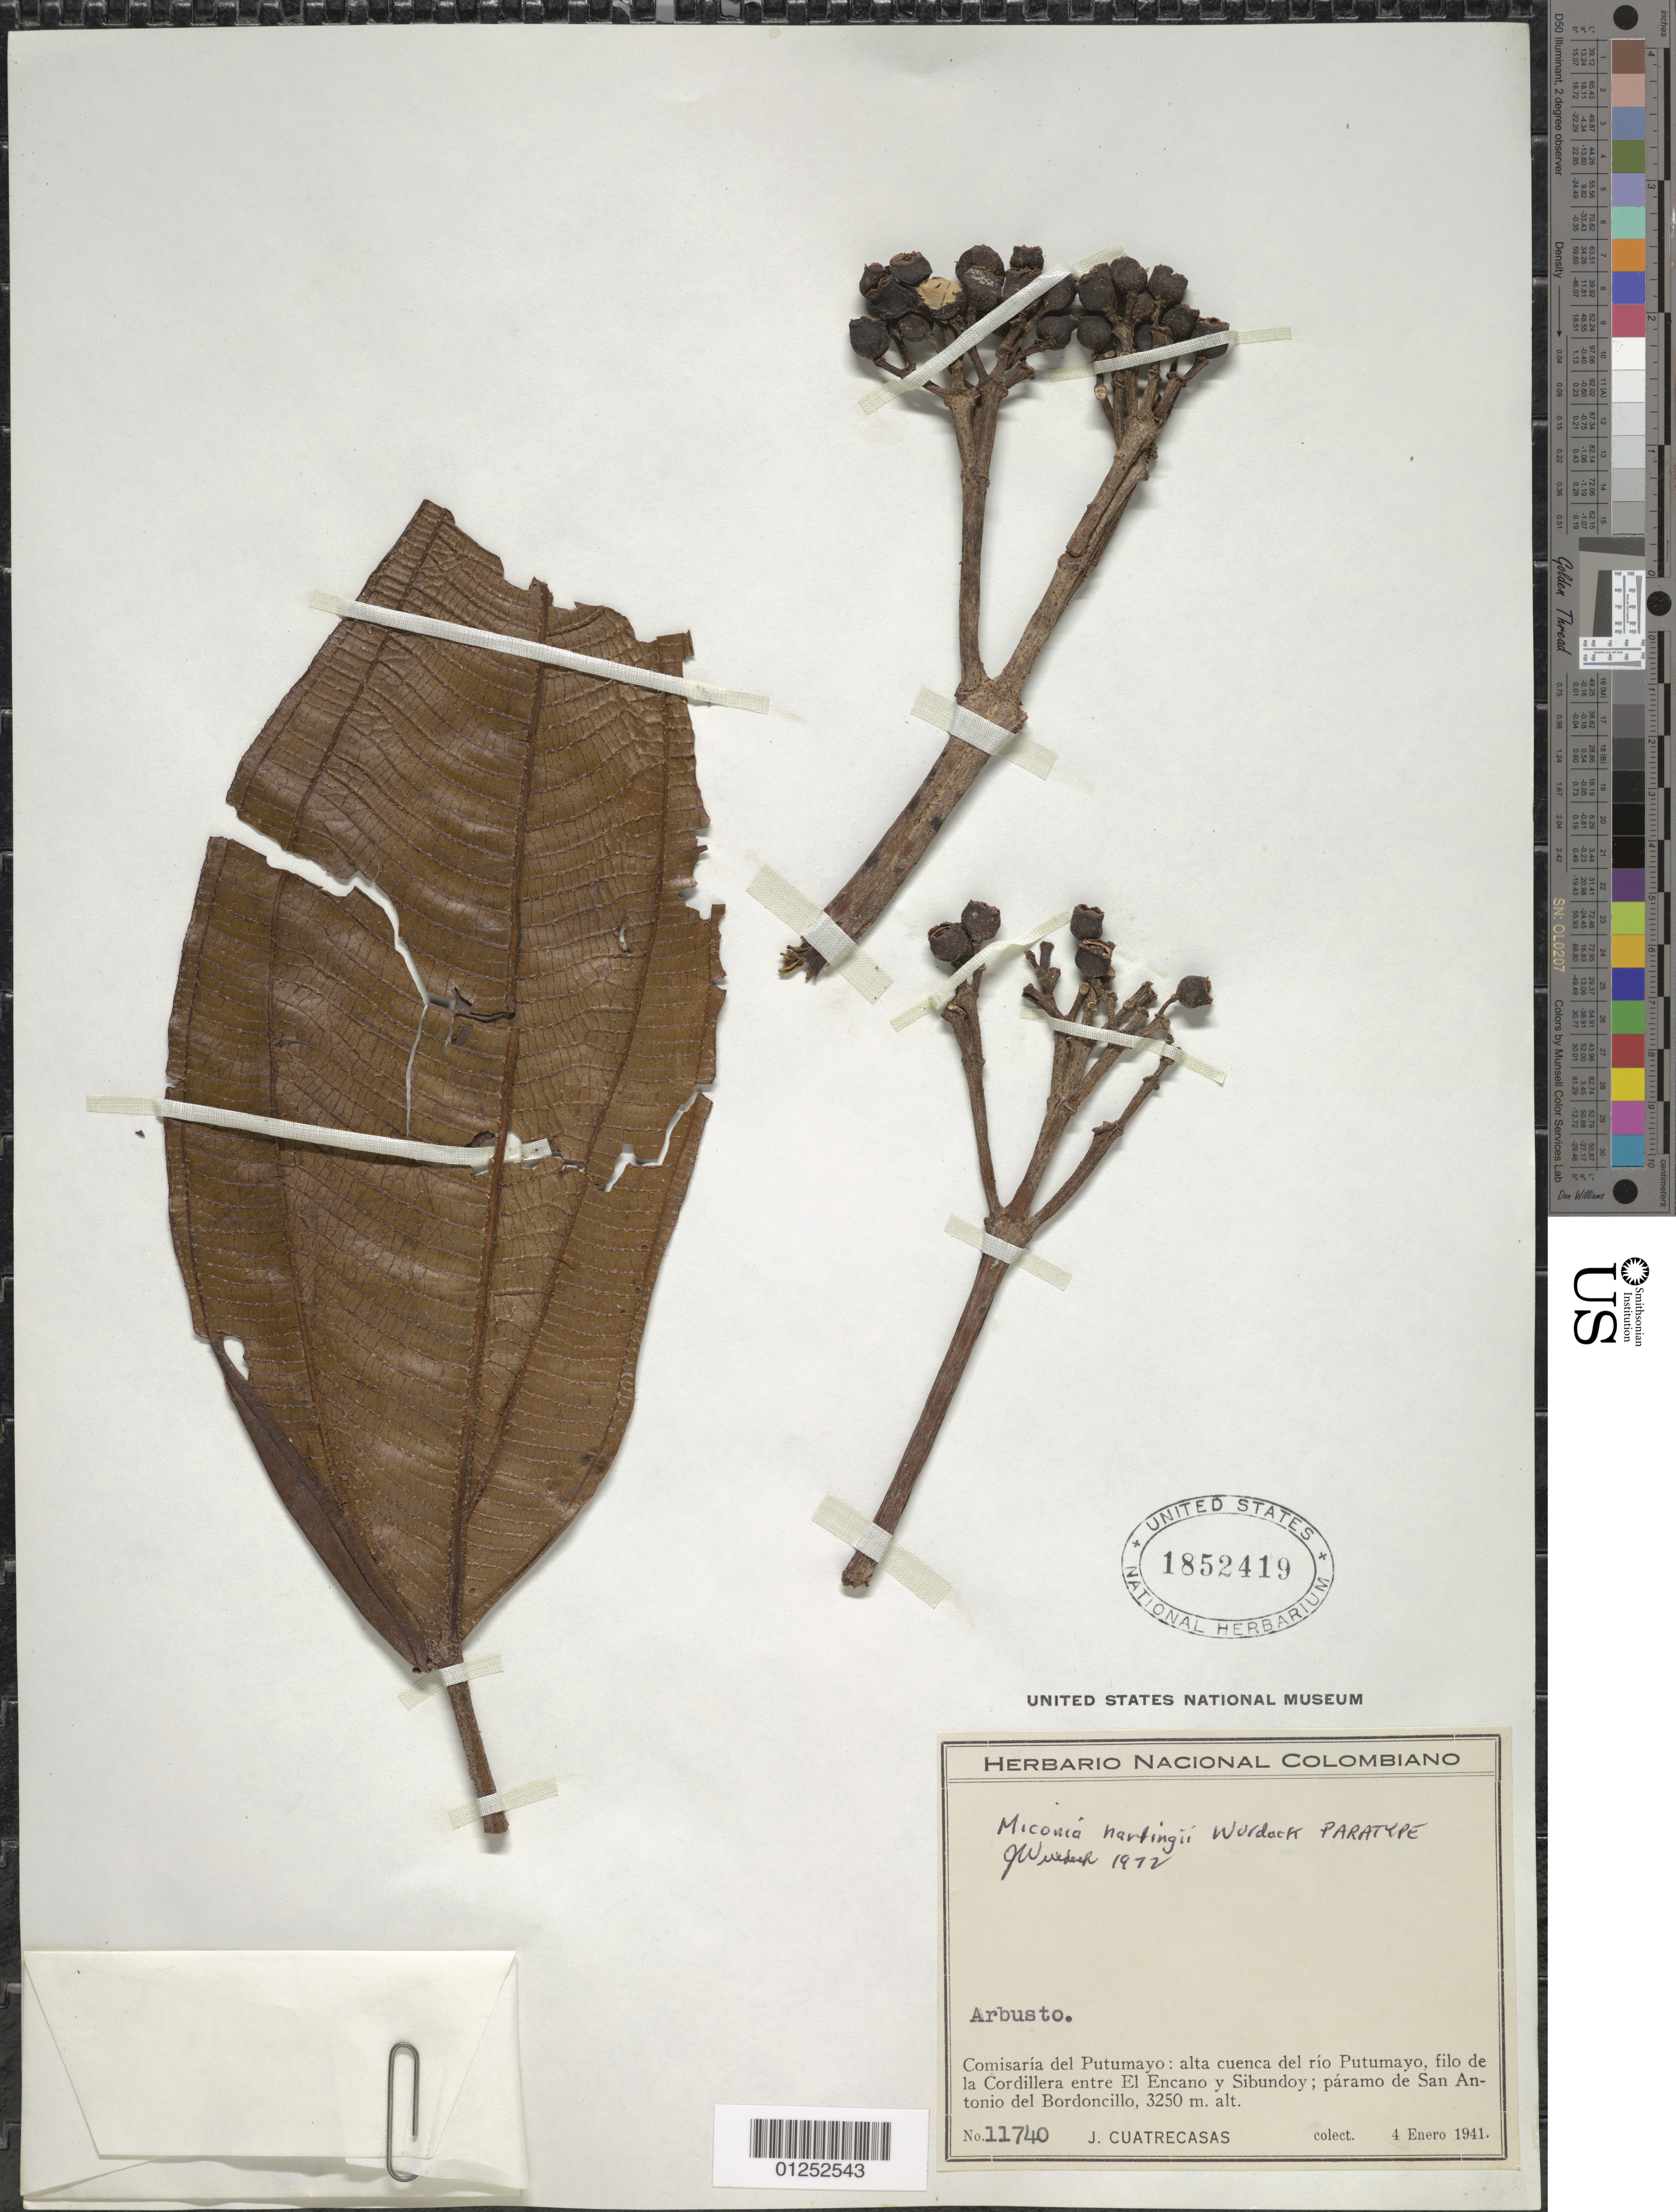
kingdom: Plantae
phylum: Tracheophyta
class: Magnoliopsida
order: Myrtales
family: Melastomataceae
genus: Miconia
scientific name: Miconia harlingii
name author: Wurdack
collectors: J. Cuatrecasas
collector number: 11740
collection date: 1941-01-04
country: Colombia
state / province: Putumayo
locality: alta cuenca del rio Putumayo, filo de la Cordillera entre El Encano y Sibundoy; paramo de San Antonio del Bordoncillo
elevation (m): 3250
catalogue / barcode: US 1852419